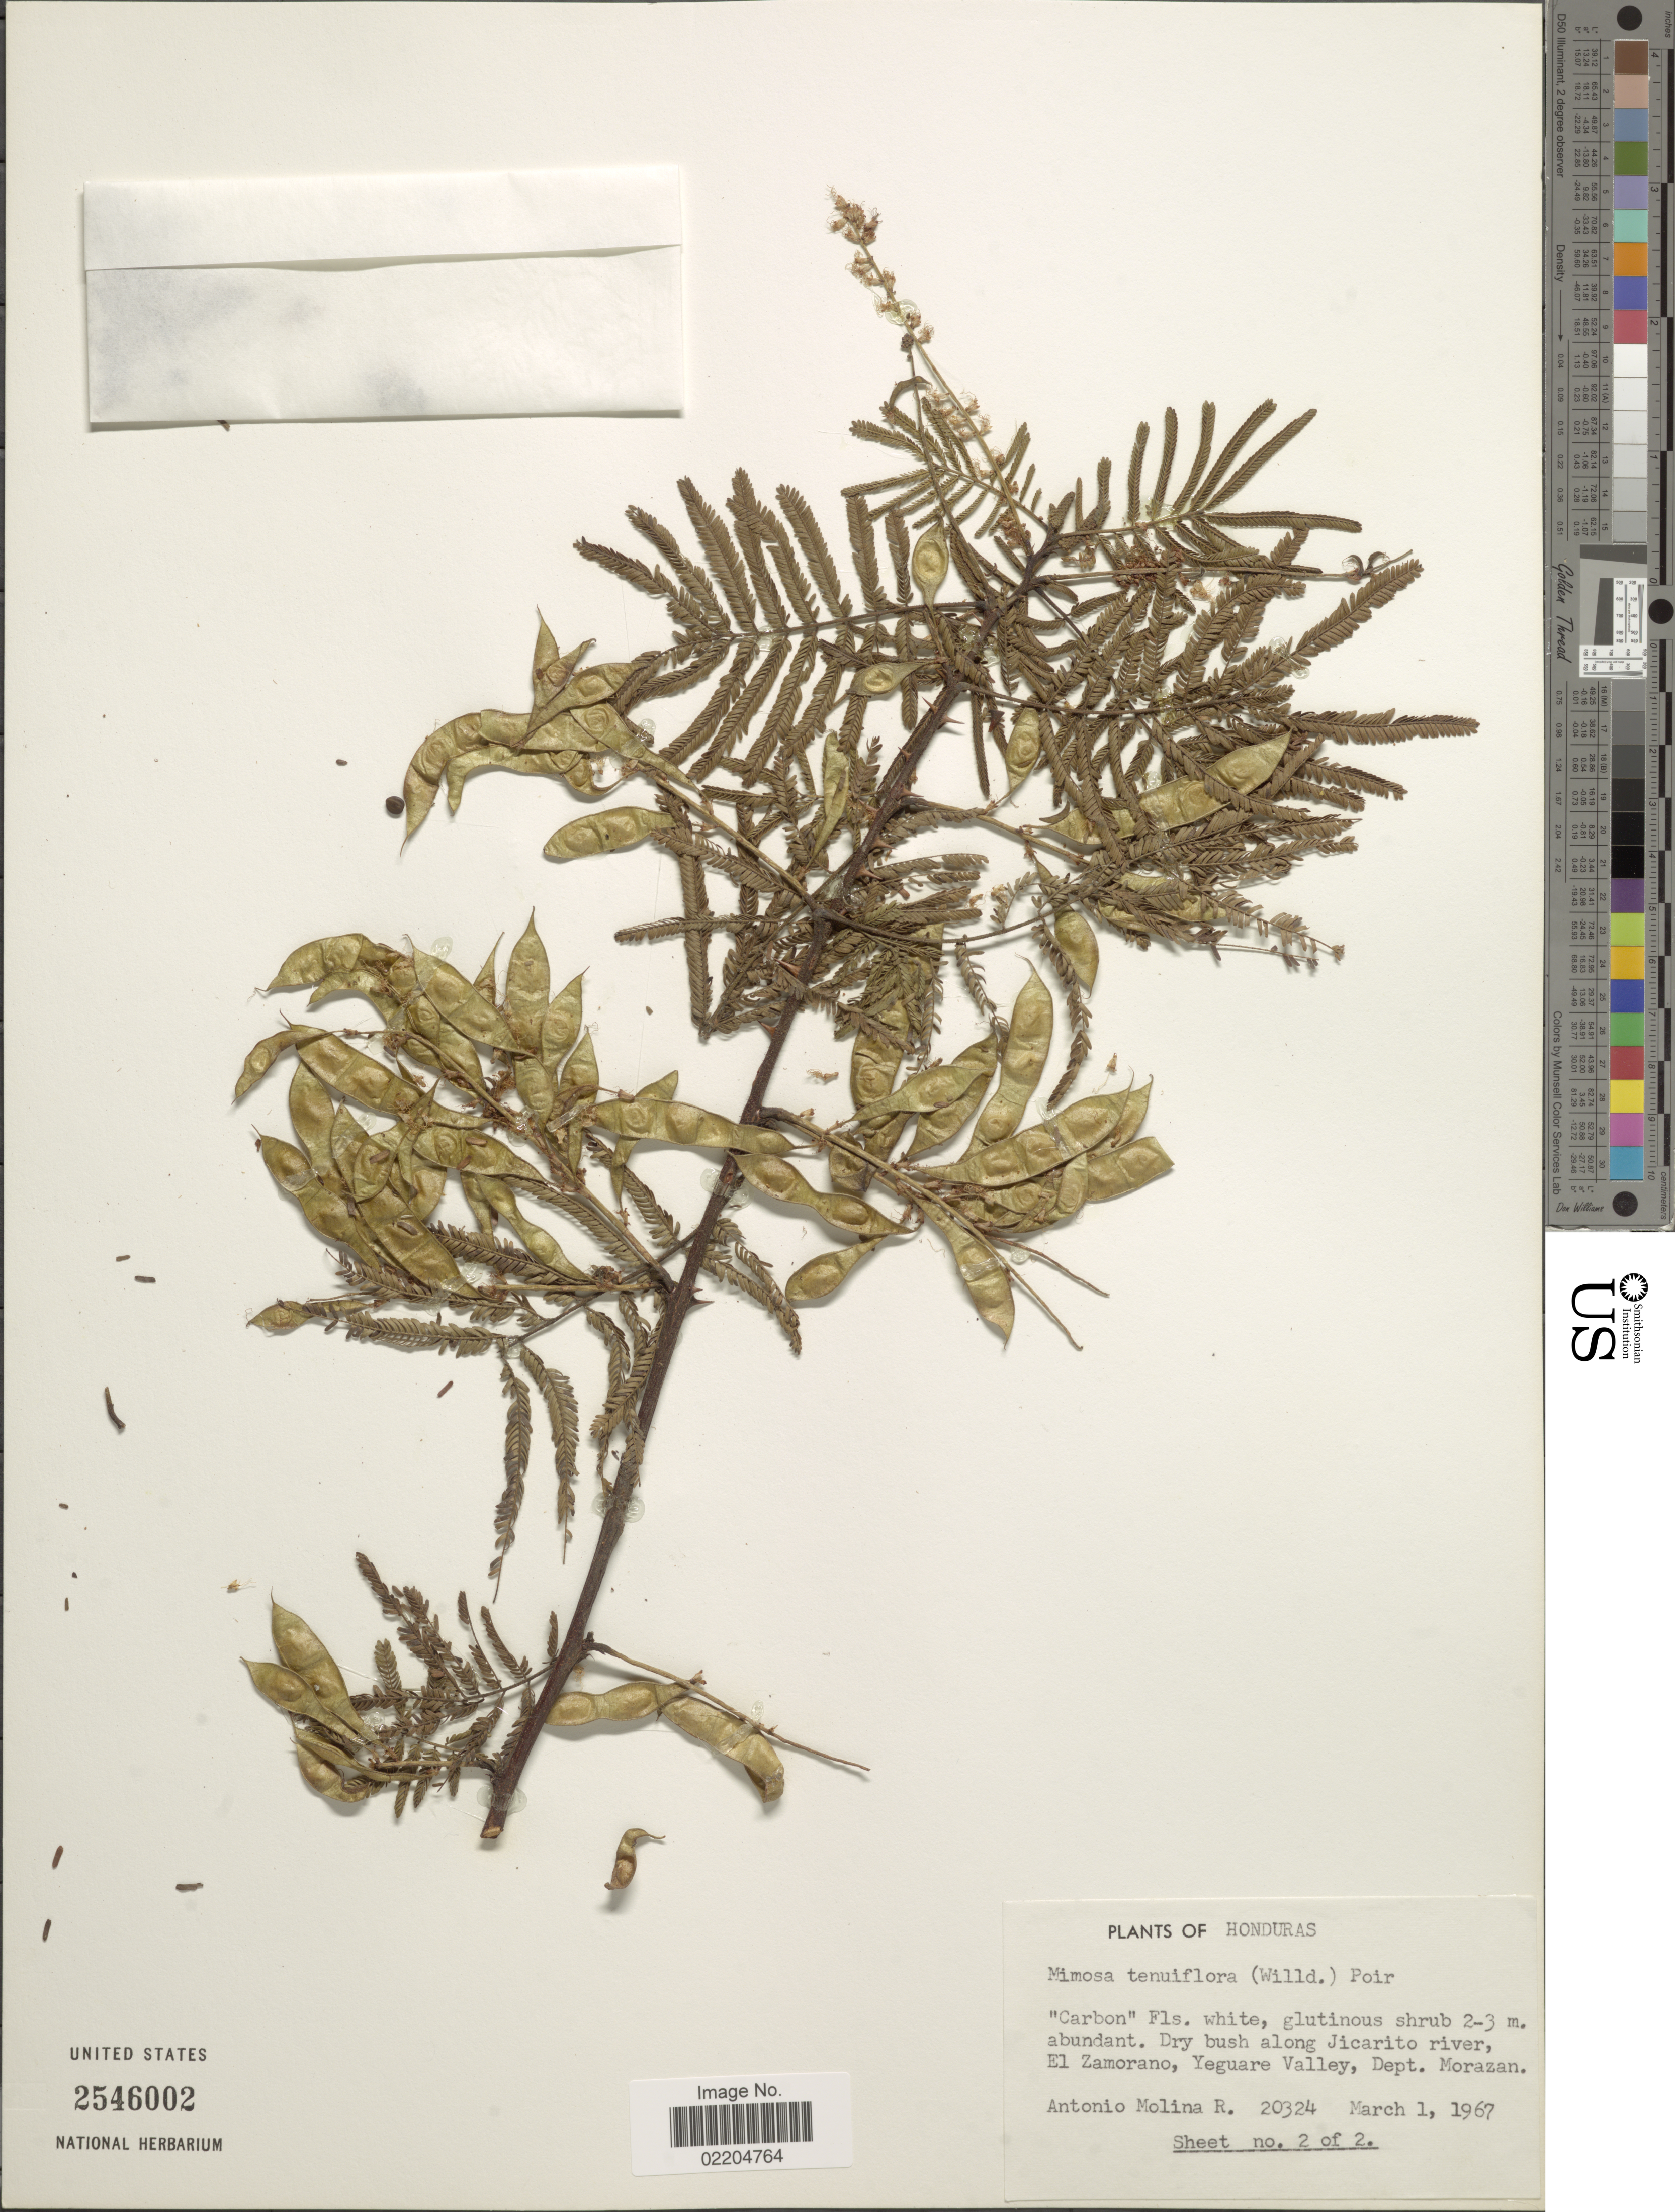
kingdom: Plantae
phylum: Tracheophyta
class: Magnoliopsida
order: Fabales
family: Fabaceae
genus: Mimosa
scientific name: Mimosa tenuiflora Benth., nom. illeg. hom.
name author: Benth.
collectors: A. Molina R.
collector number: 20324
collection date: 1967-03-01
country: Honduras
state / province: Fco. Morazán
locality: Along Jicarito river, El Zamorano, Yeguare Valley, Dept. Morazan.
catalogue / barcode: US 2546002